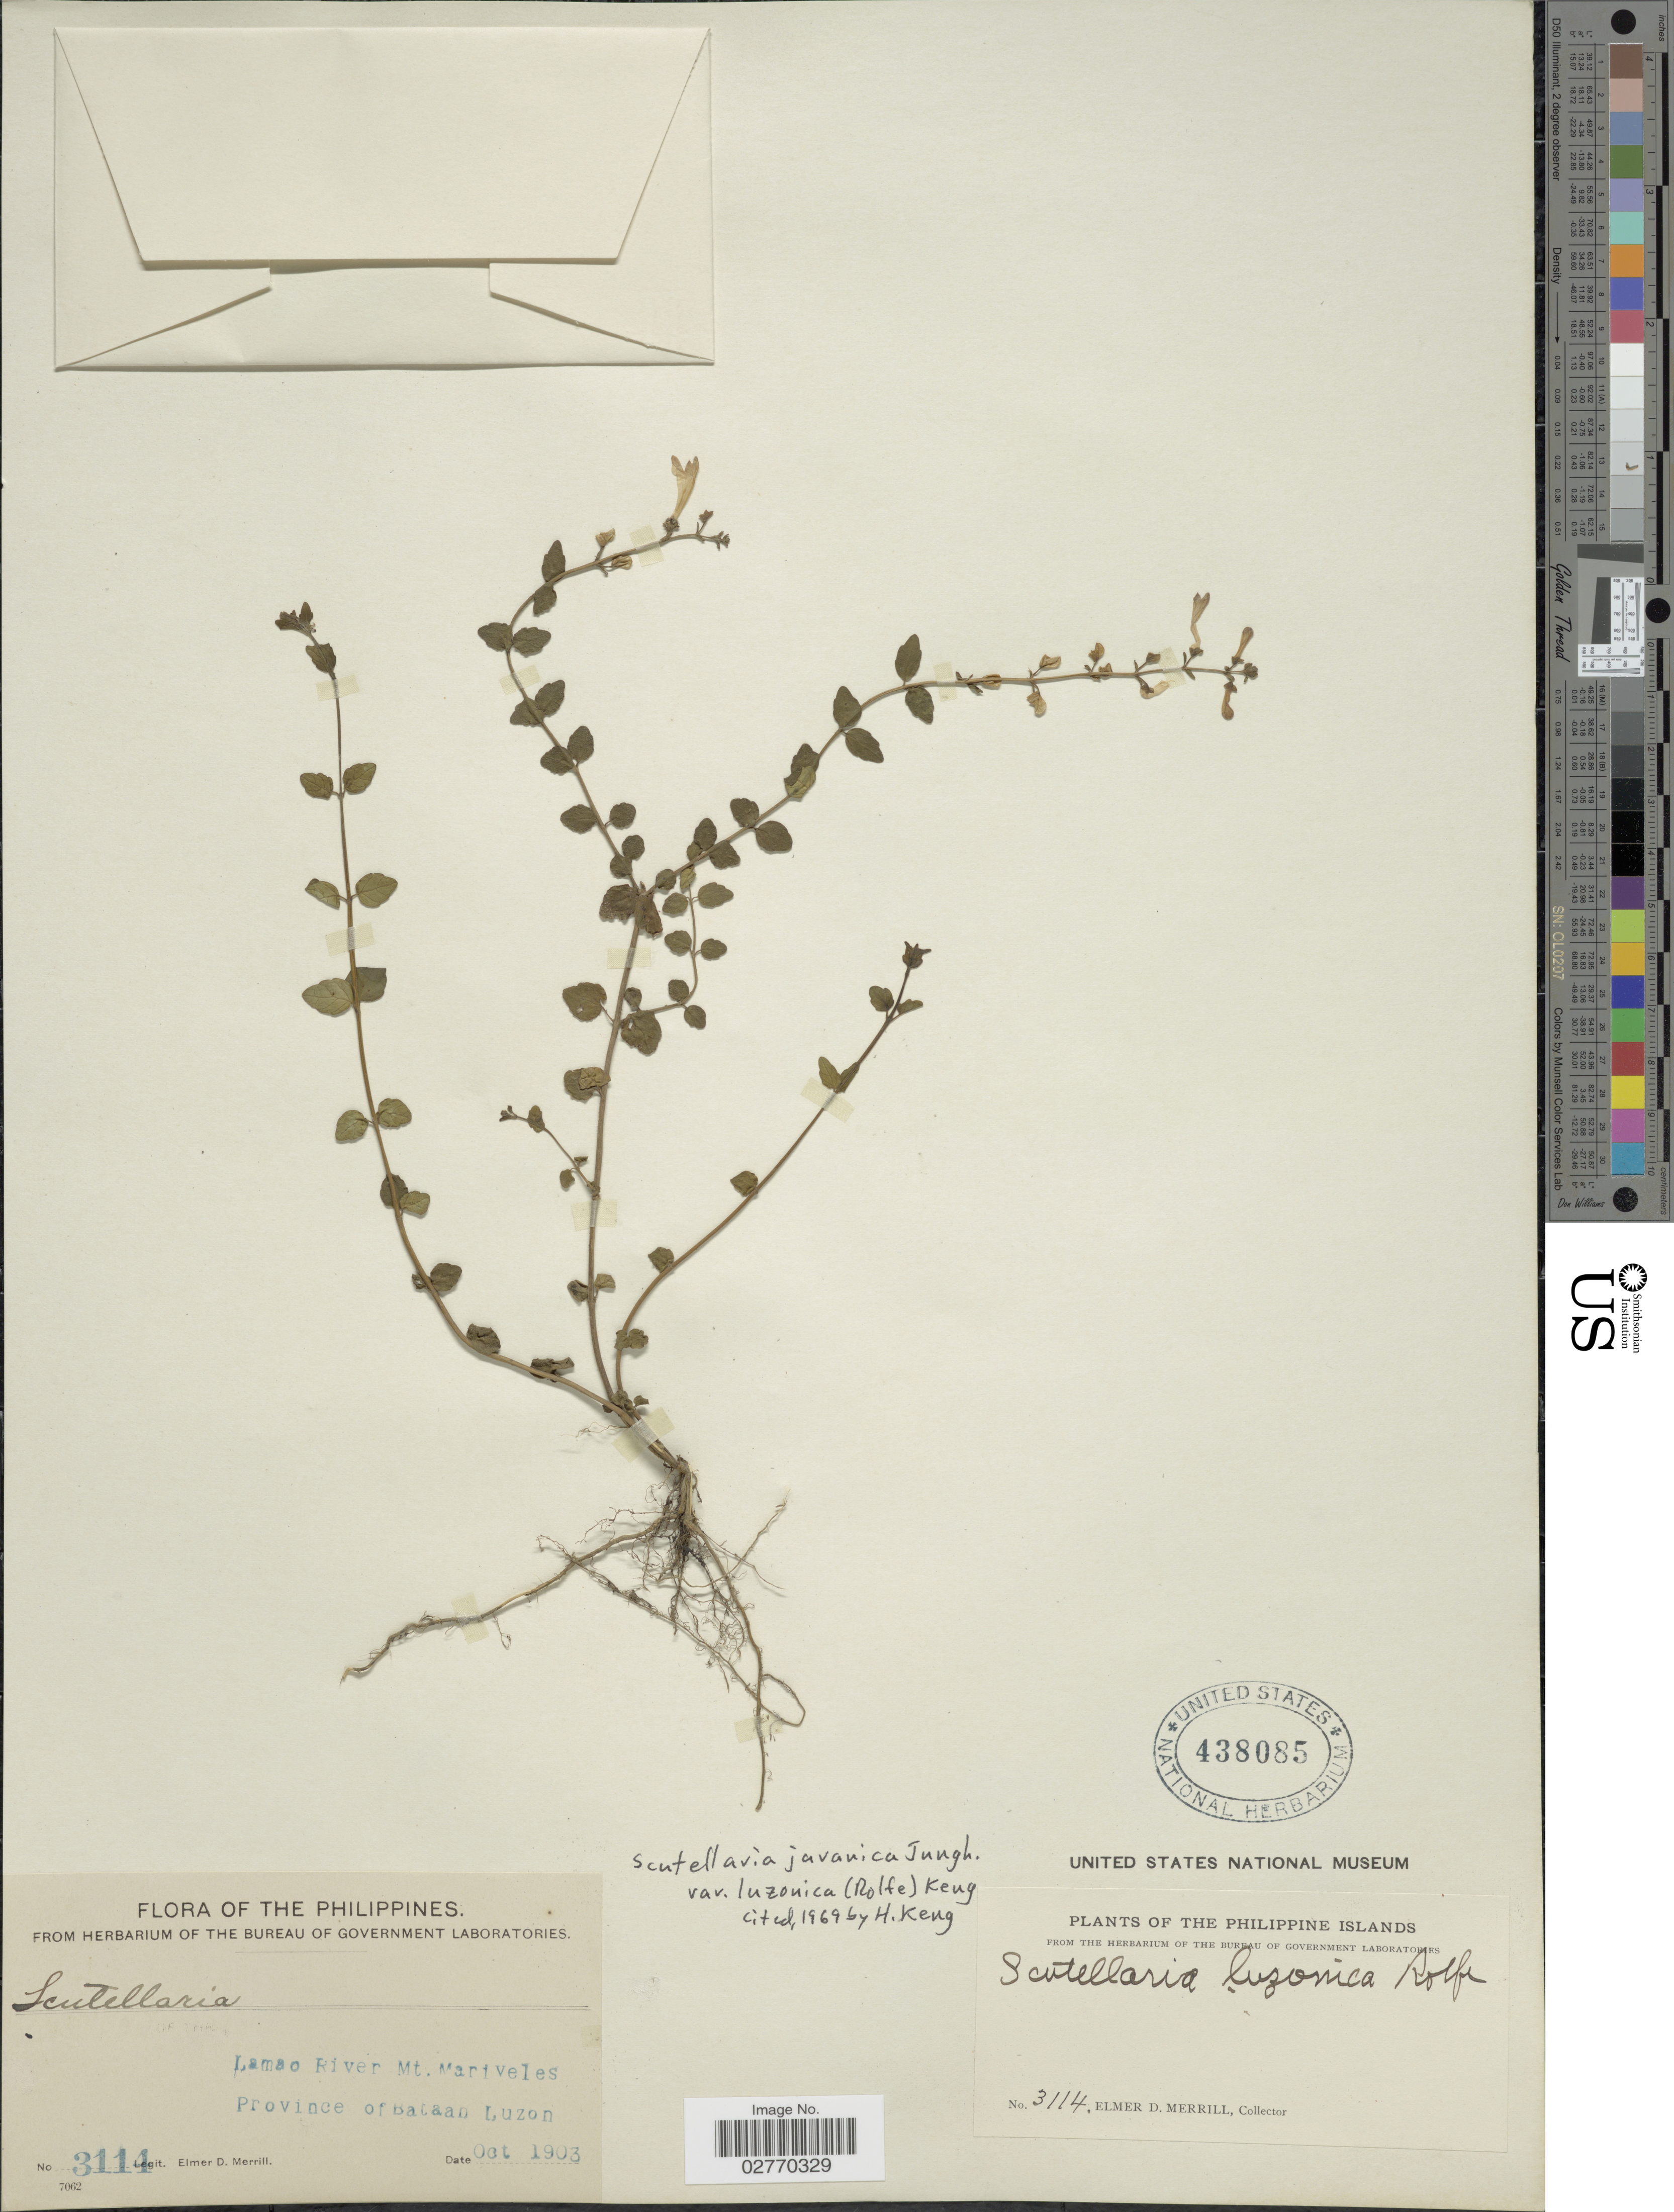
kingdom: Plantae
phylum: Tracheophyta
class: Magnoliopsida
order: Lamiales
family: Lamiaceae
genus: Scutellaria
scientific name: Scutellaria javanica var. luzonica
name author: (Rolfe) H. Keng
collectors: E. D. Merrill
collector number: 3114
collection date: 1903-10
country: Philippines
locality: Philippine Islands. Lamao River Mt. Mariveles. Province of Bataan Luzon.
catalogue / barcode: US 438085